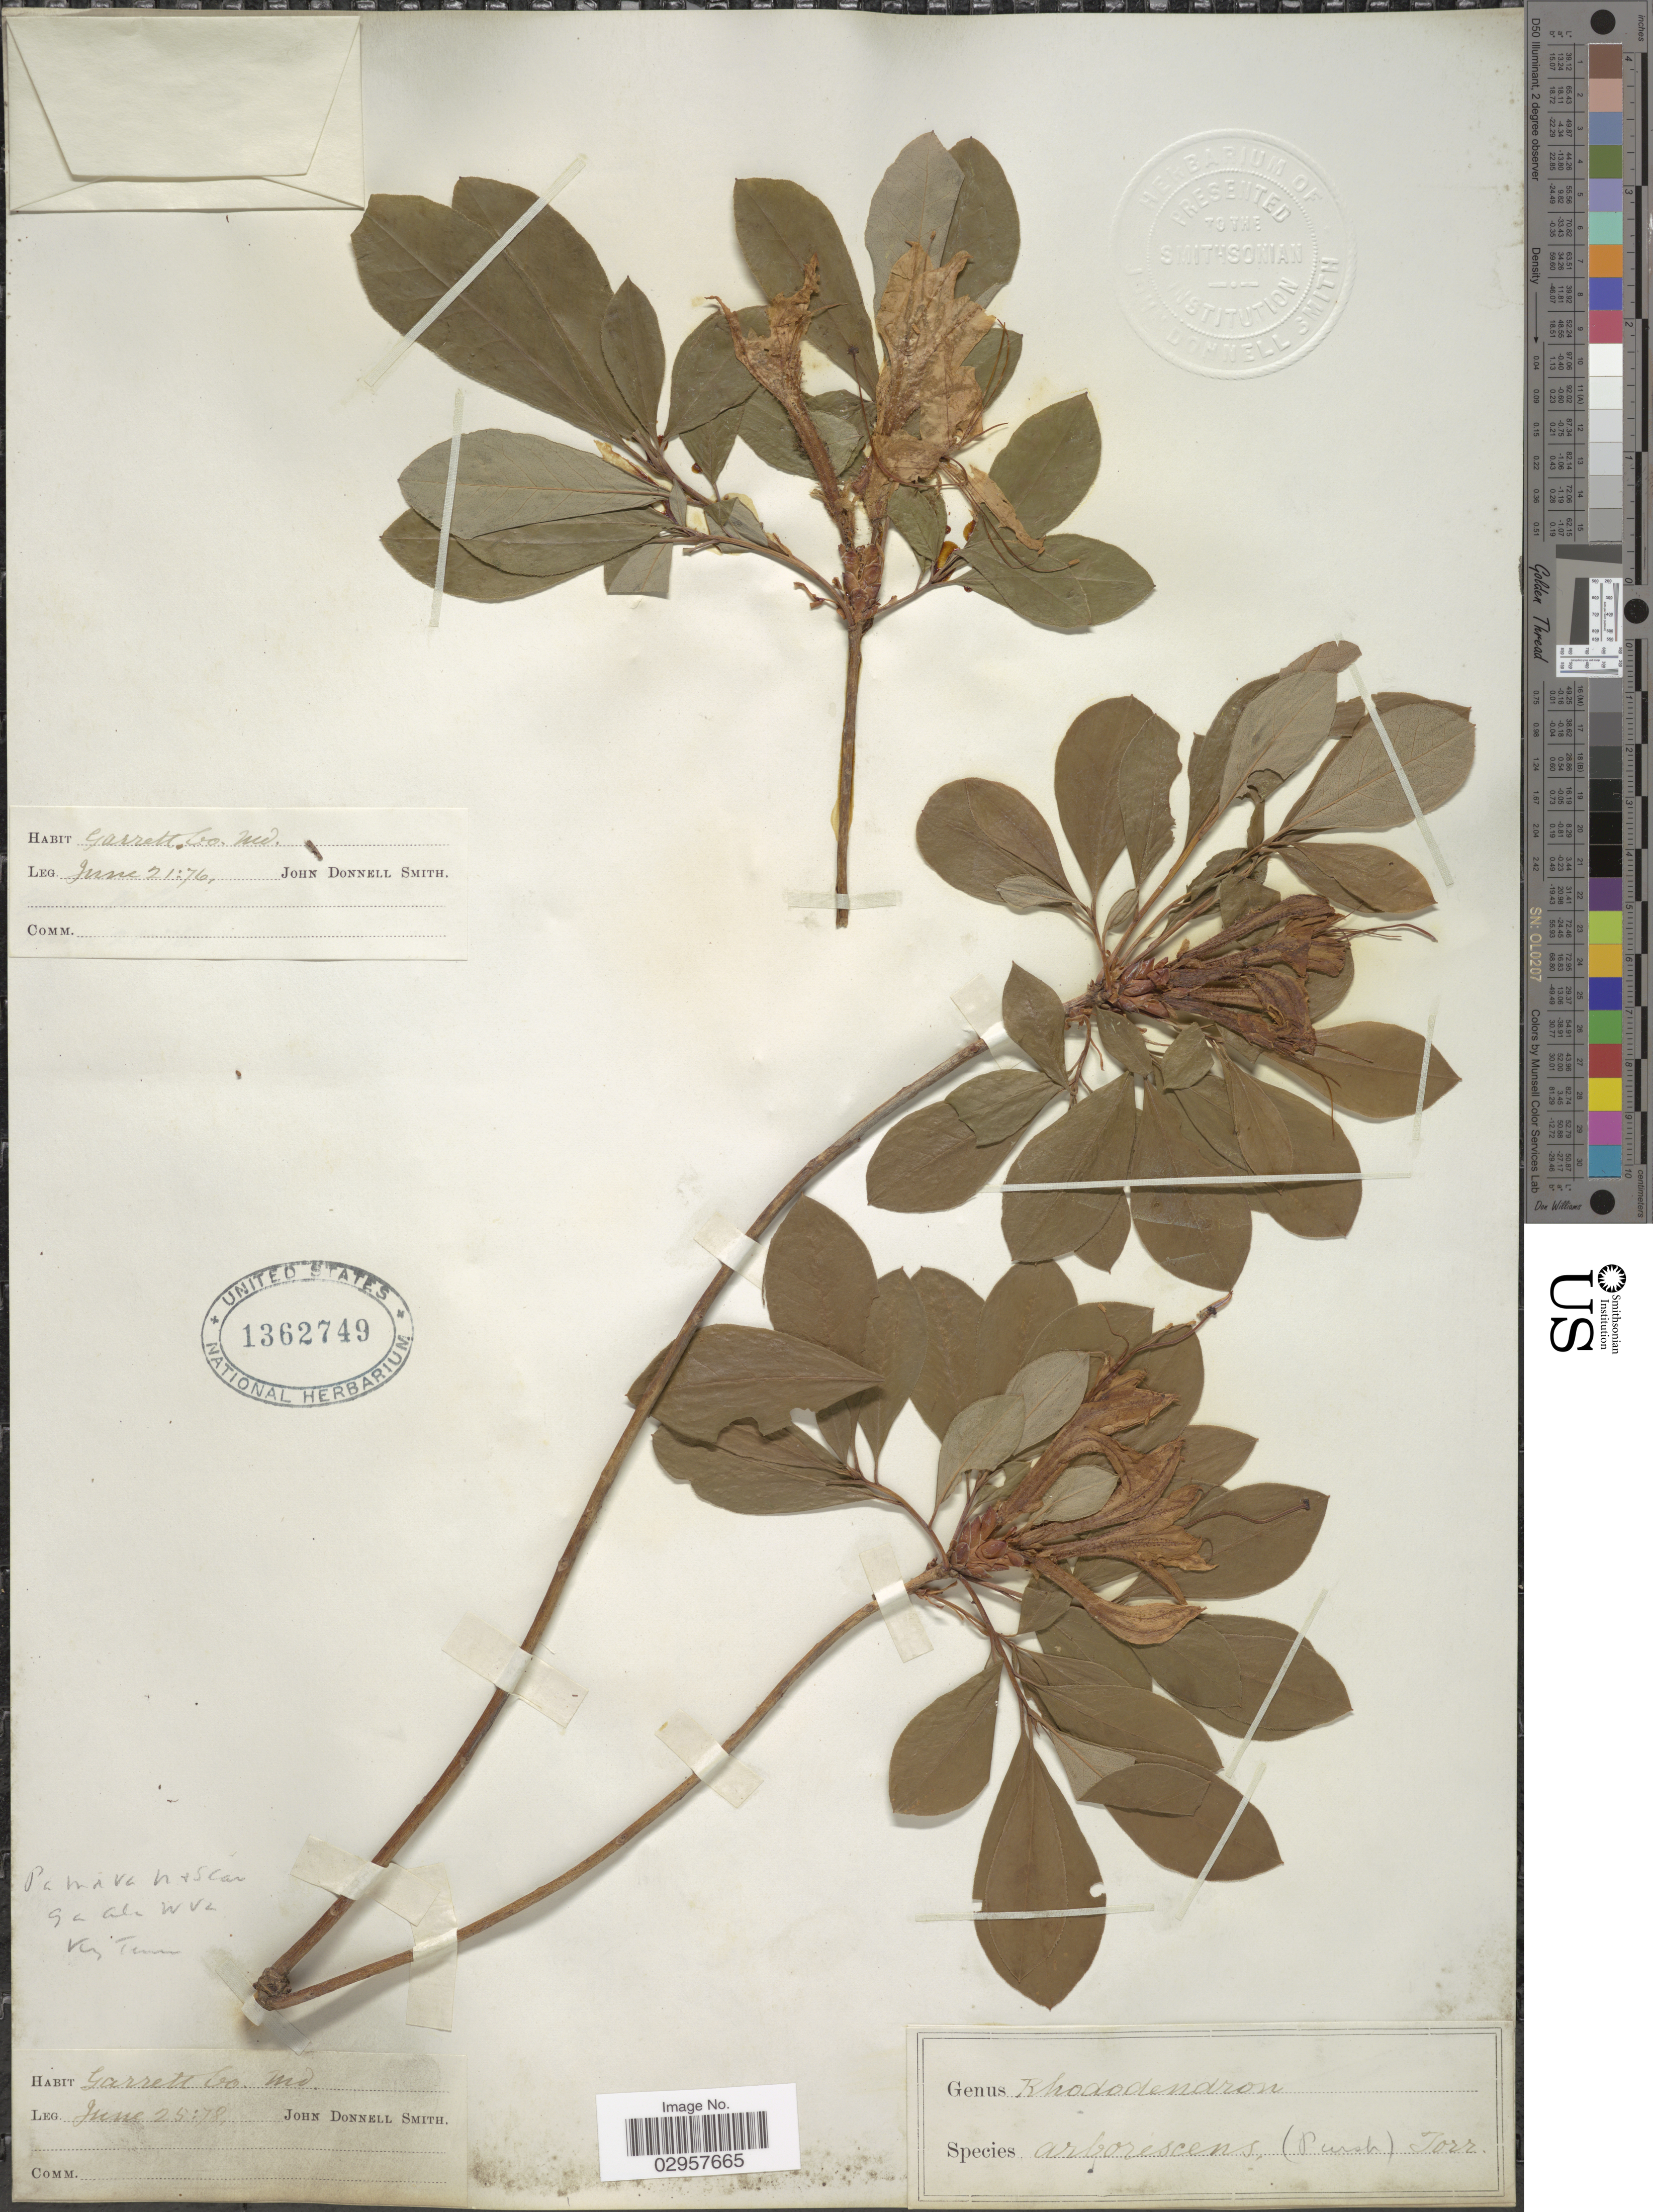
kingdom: Plantae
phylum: Tracheophyta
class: Magnoliopsida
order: Ericales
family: Ericaceae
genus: Rhododendron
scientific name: Rhododendron arborescens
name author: (Pursh) Torr.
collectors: J. Donnell Smith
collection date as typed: Transcribed d/m/y: 25/6/78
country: United States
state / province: Maryland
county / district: Garrett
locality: Garrett Co.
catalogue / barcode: US 1362749-2